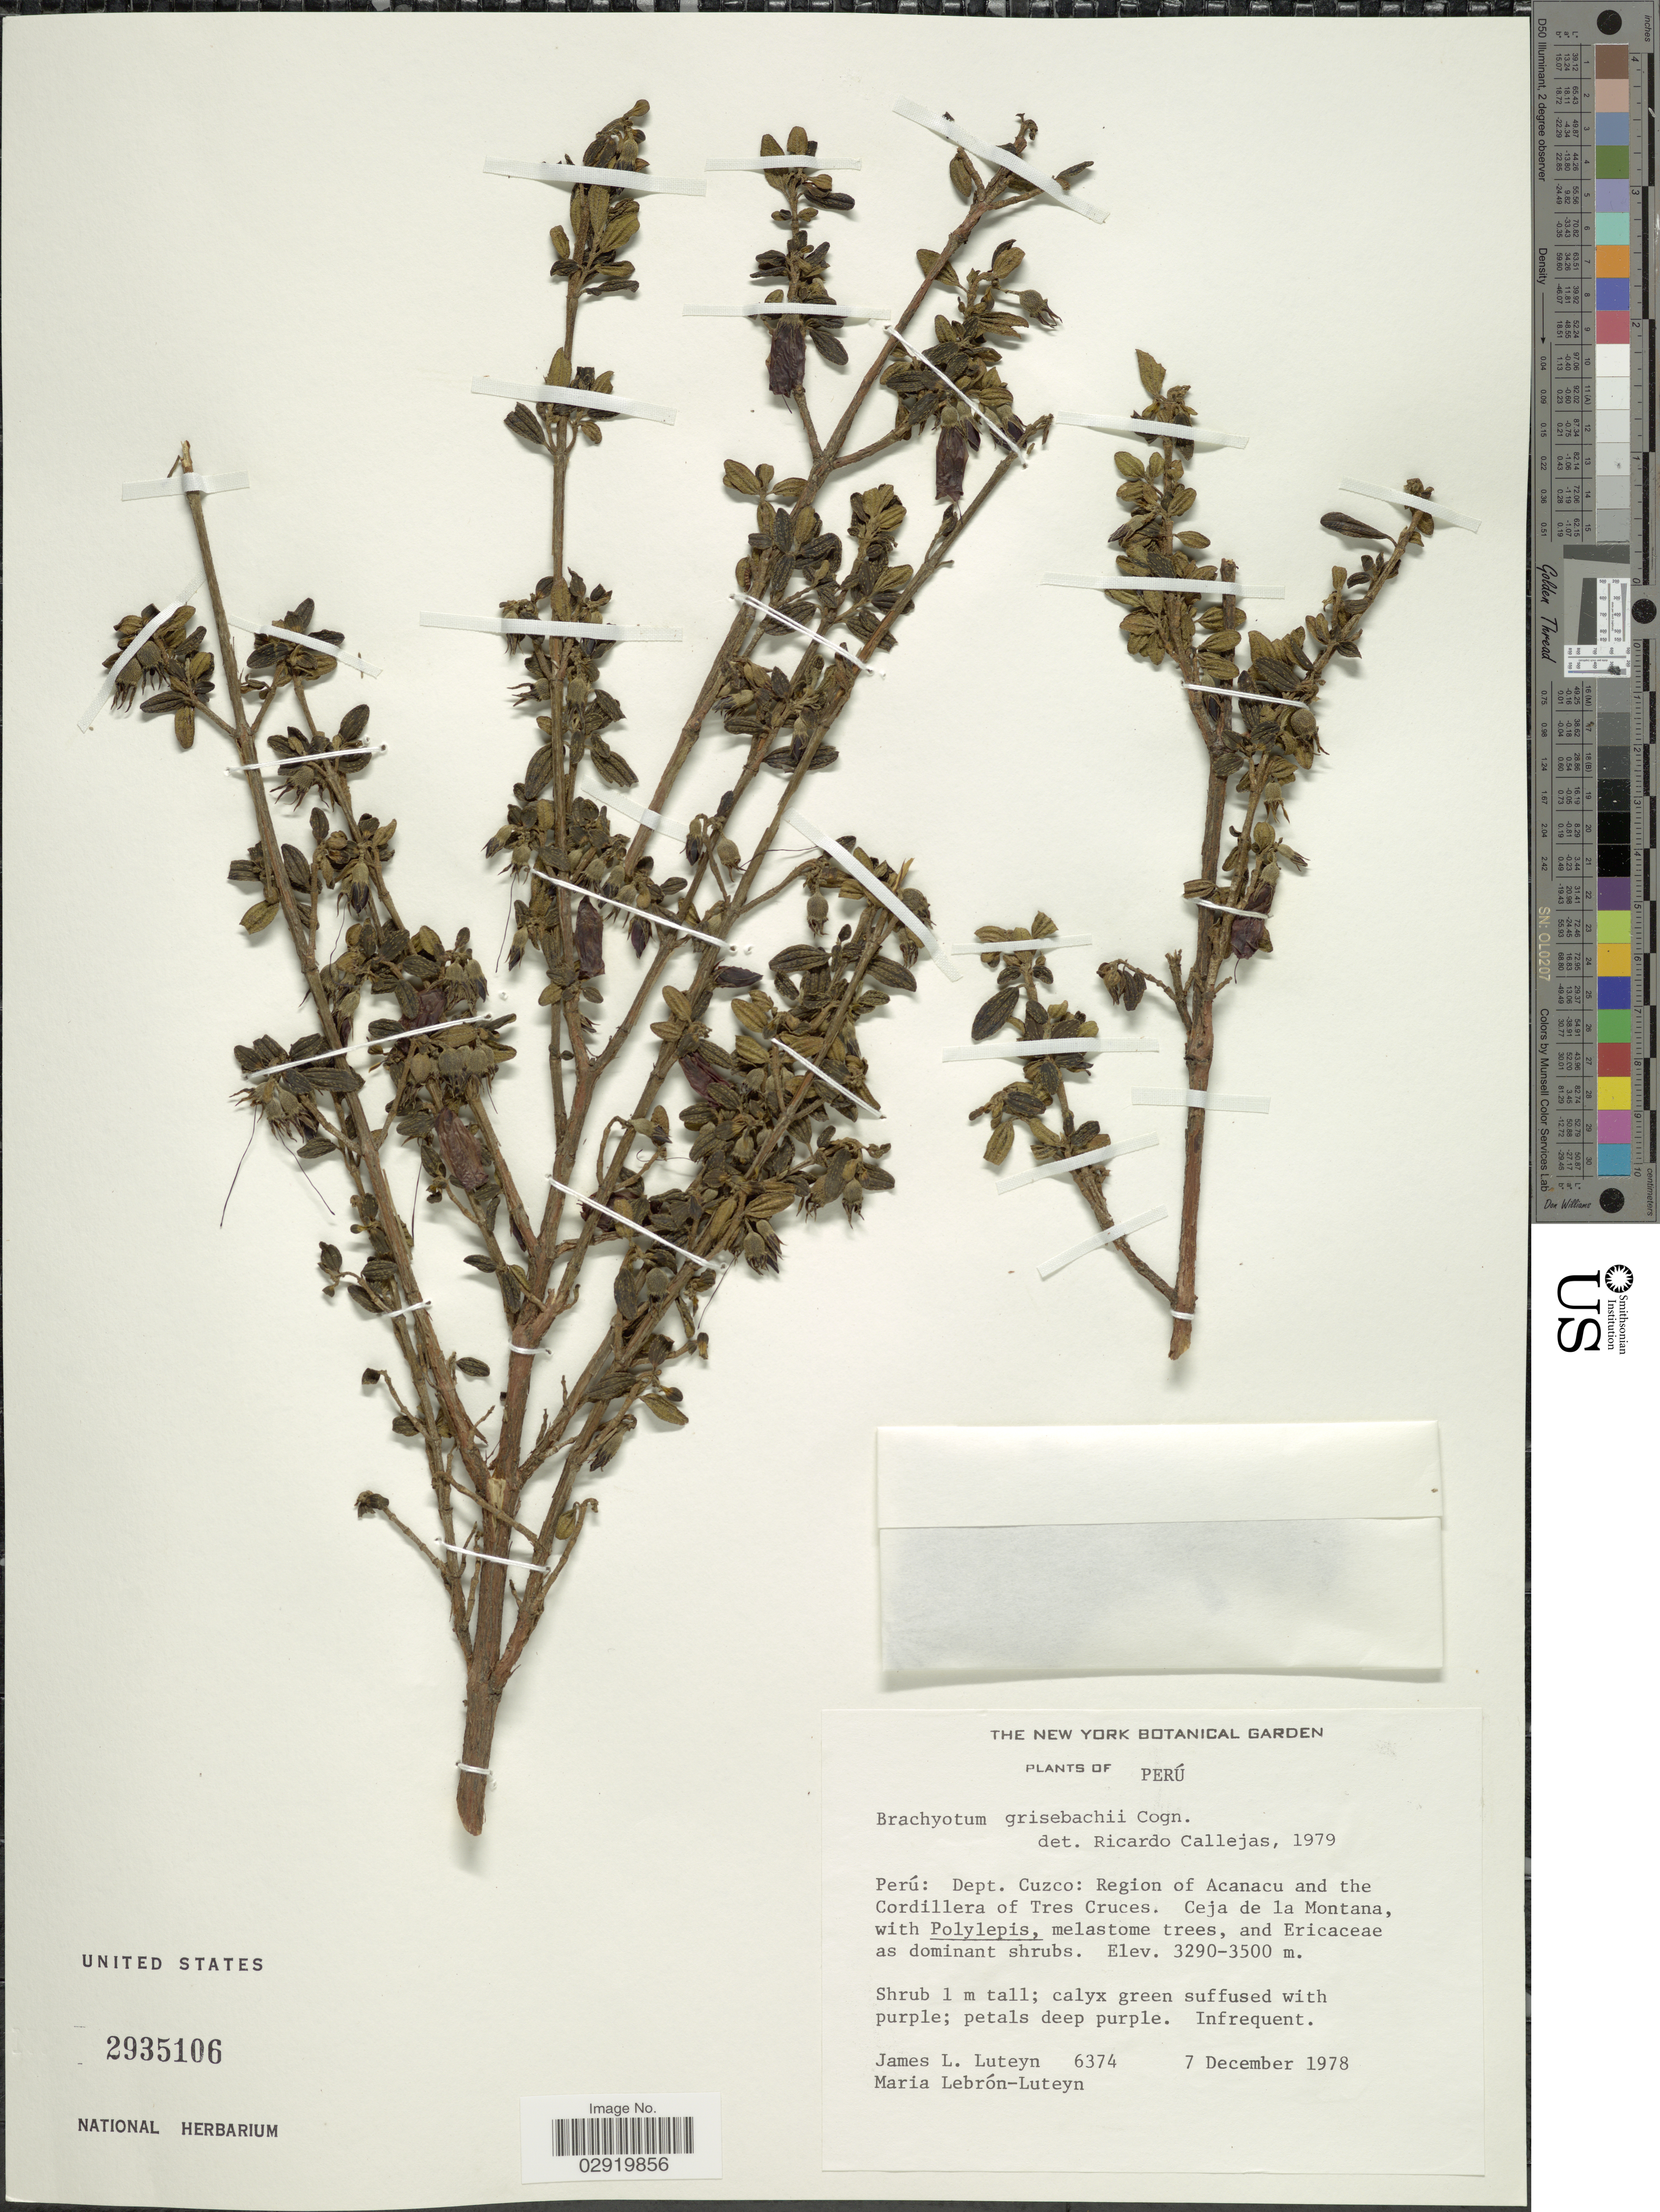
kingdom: Plantae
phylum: Tracheophyta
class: Magnoliopsida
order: Myrtales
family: Melastomataceae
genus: Brachyotum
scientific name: Brachyotum grisebachii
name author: Cogn.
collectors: J. Luteyn & M. L. Lebrón-Luteyn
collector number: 6374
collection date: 1978-12-07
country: Peru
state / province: Cusco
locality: Dept. Cuzco: Region of Acanacu and the Cordillera of Tres Cruces. Ceja de la Montana.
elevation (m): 3290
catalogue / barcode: US 2935106